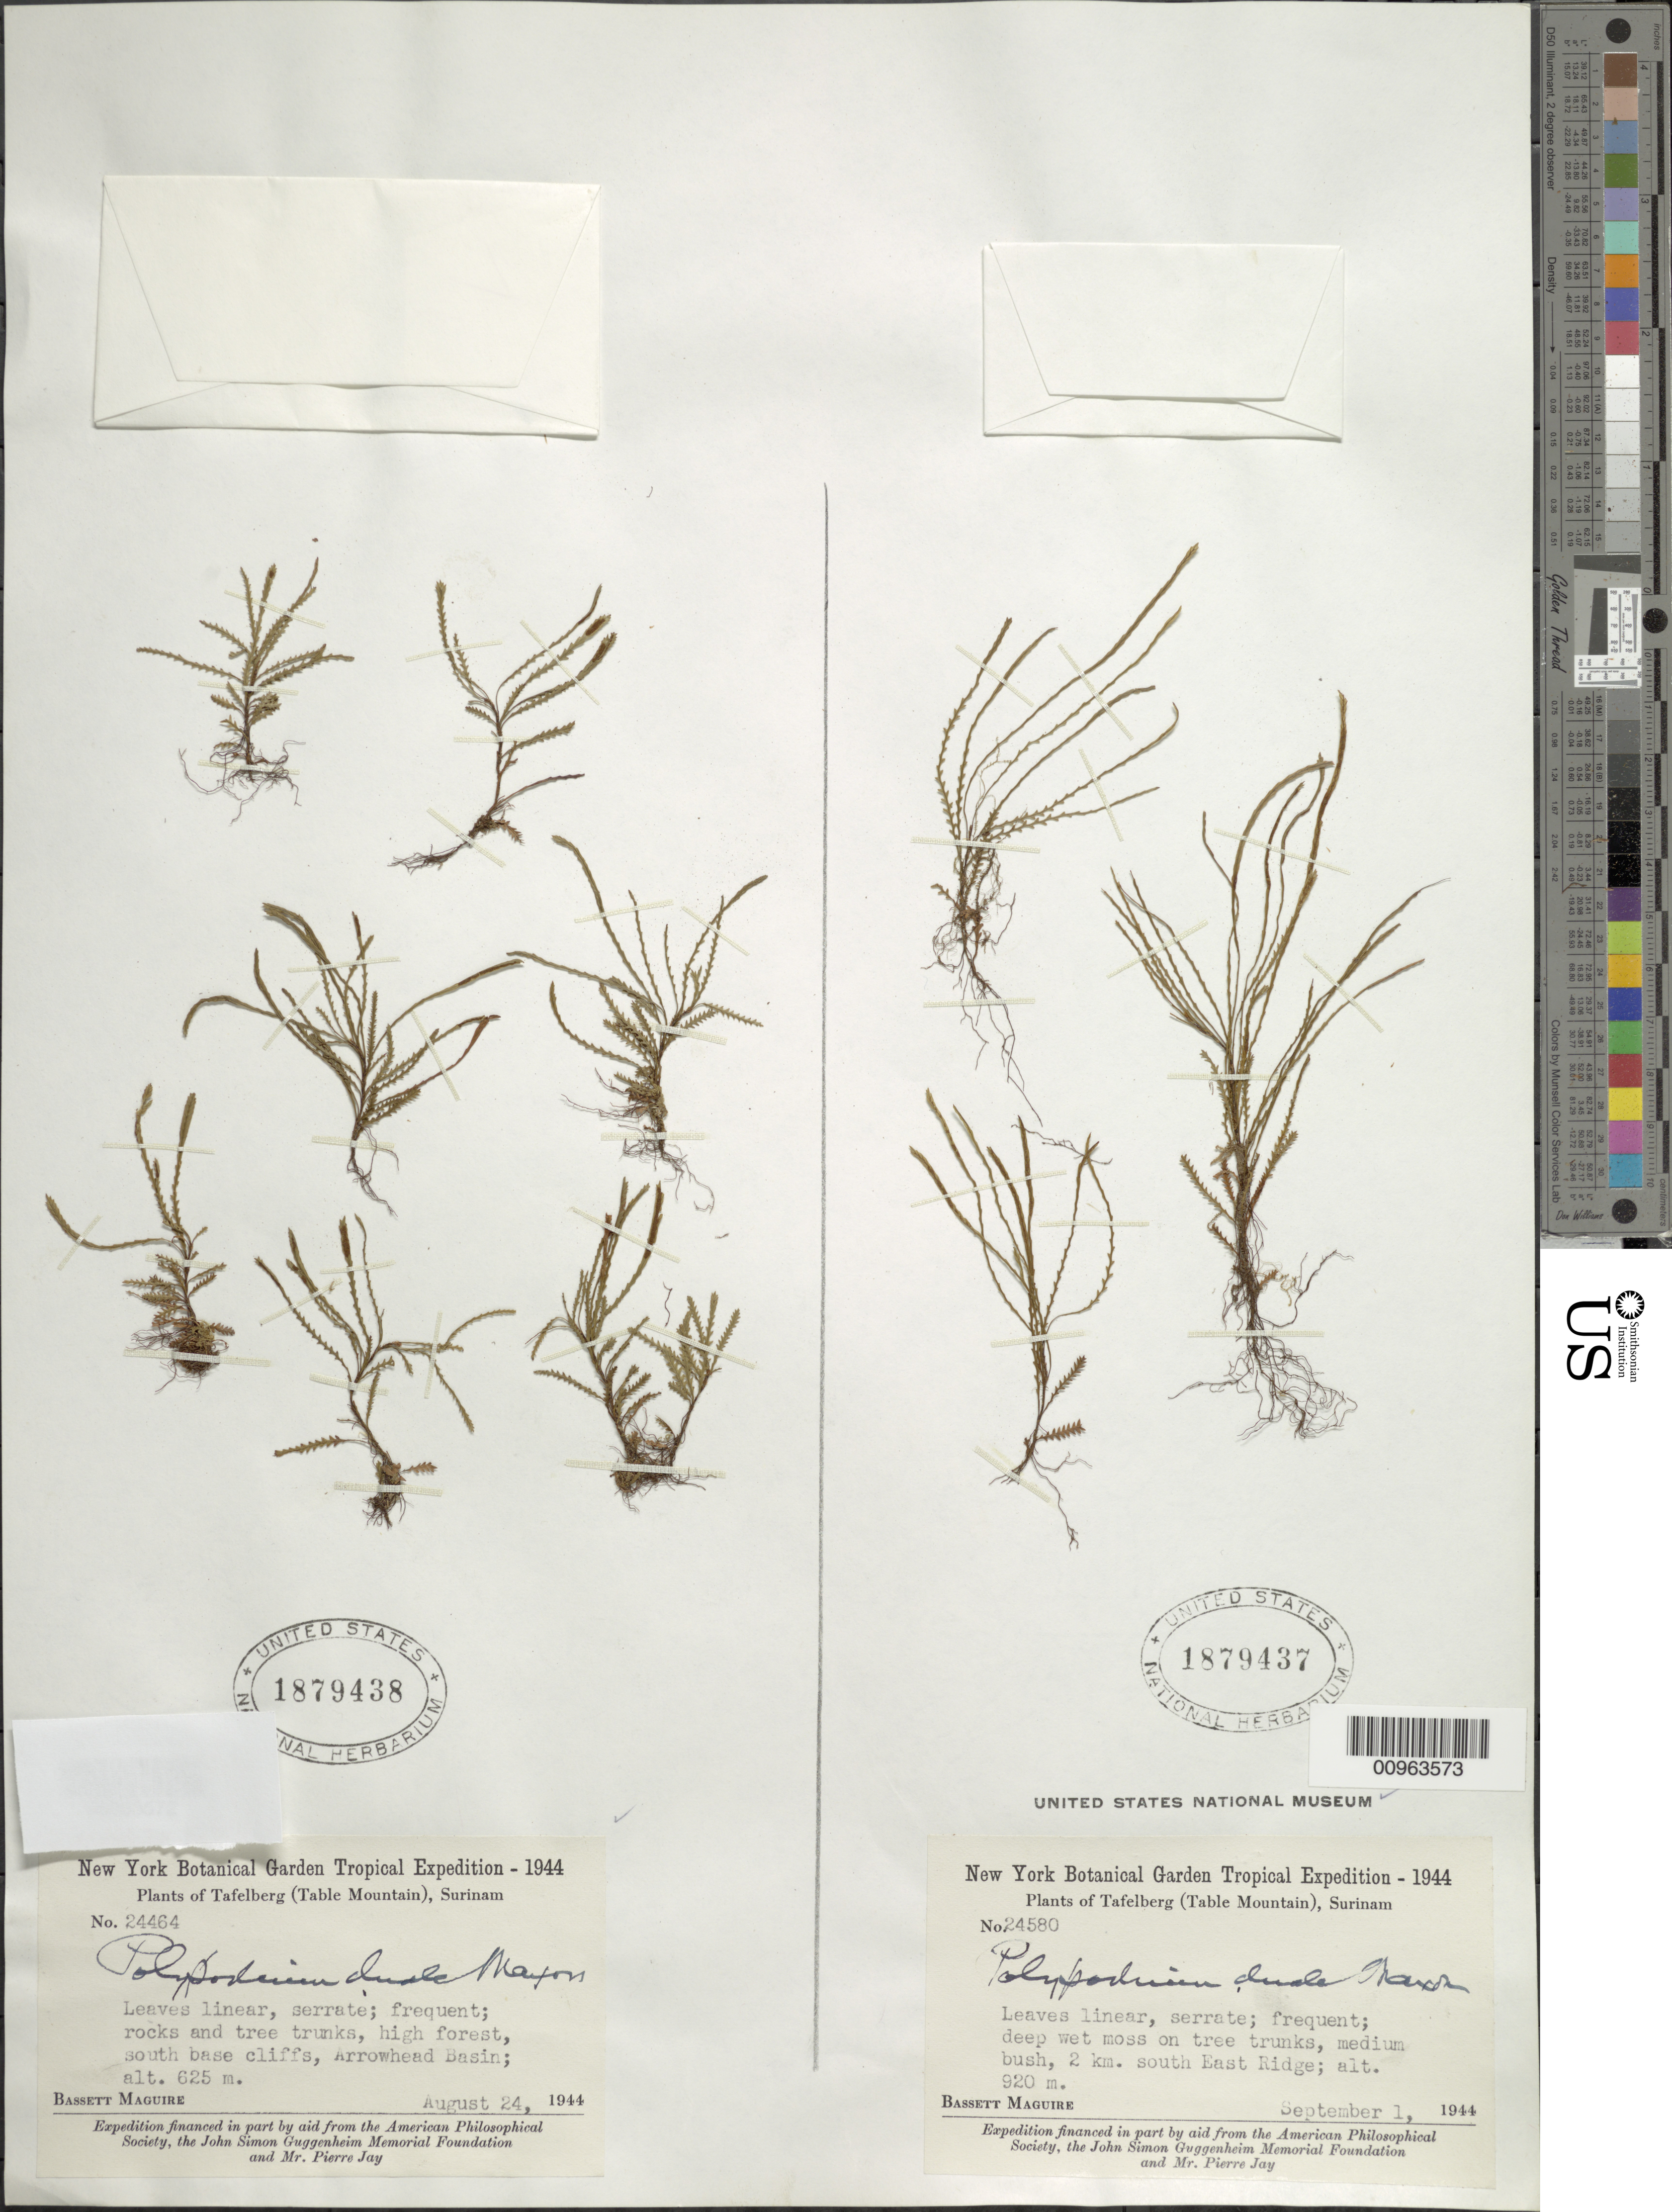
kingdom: Plantae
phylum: Tracheophyta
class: Polypodiopsida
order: Polypodiales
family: Polypodiaceae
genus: Cochlidium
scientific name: Cochlidium serrulatum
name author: (Sw.) L.E. Bishop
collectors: B. Maguire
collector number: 24580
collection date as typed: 1-Sep-44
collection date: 1944-09-01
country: Suriname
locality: Tafelberg (Table Mountain), 2 km south East Ridge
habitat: Deep wet moss on tree trunks, medium bush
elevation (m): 920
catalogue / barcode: US 1879437